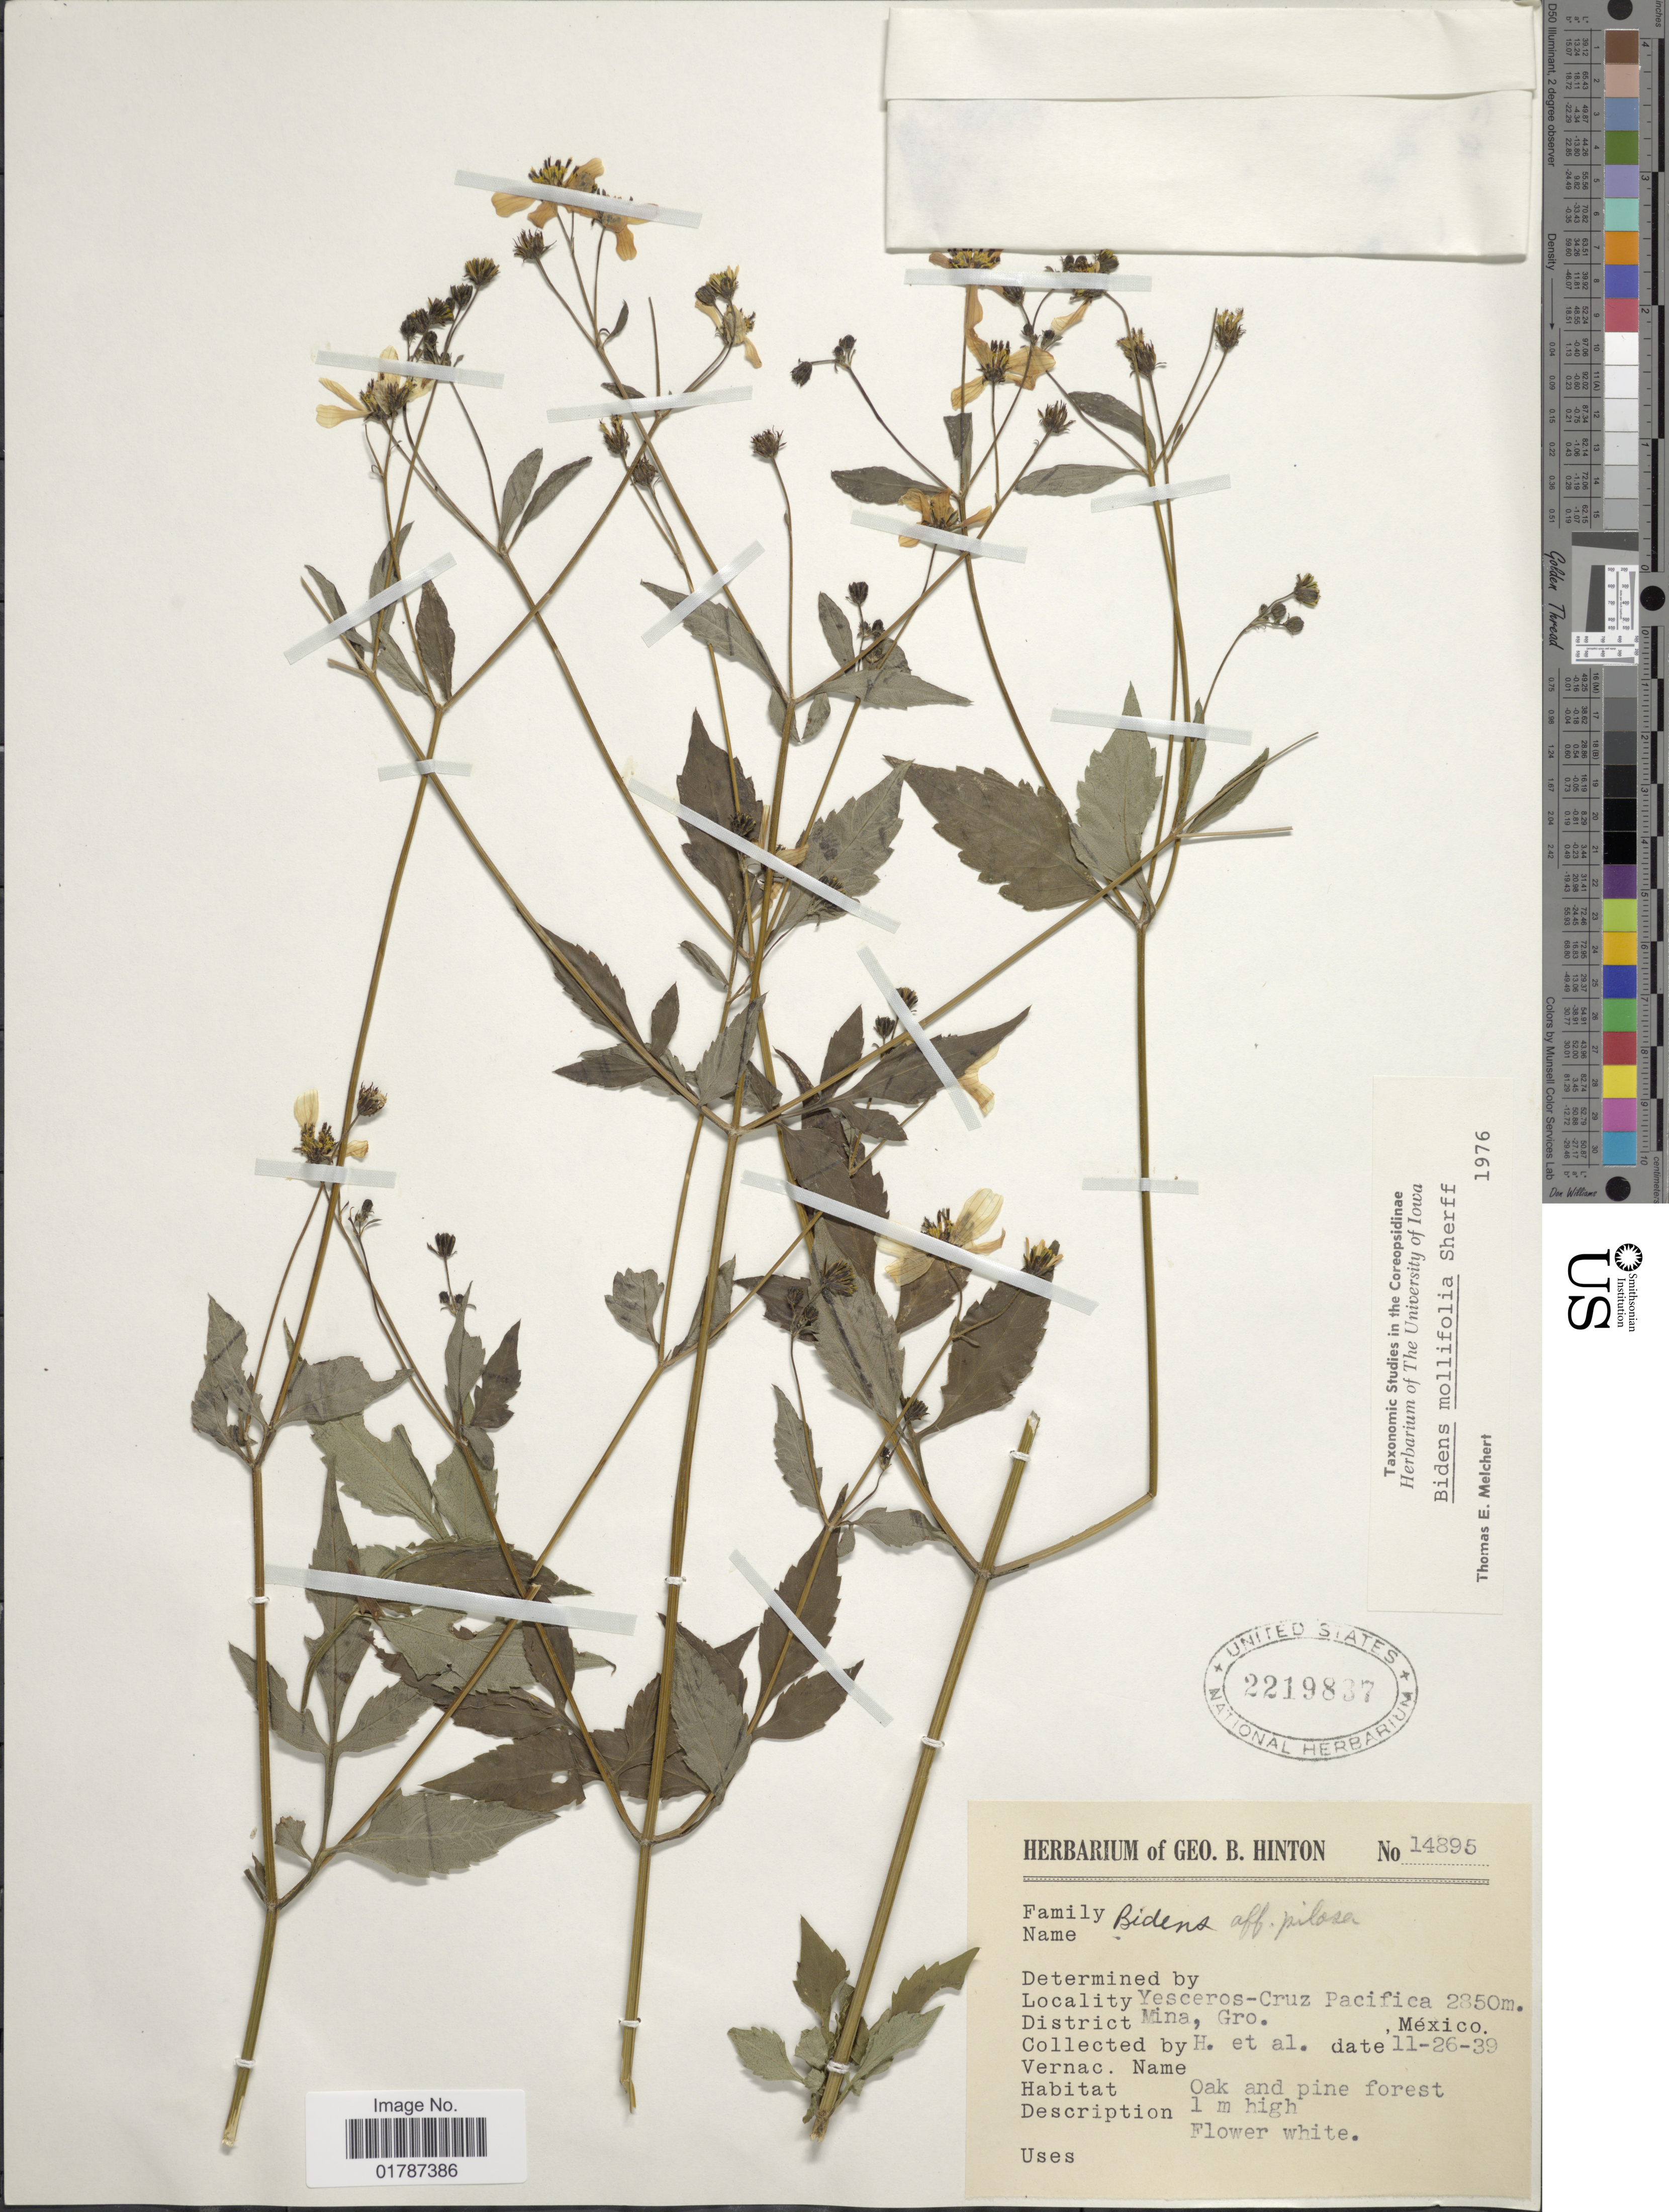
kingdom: Plantae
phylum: Tracheophyta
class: Magnoliopsida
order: Asterales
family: Asteraceae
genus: Bidens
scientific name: Bidens mollifolia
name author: Sherff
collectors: G. B. Hinton & et al.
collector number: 14895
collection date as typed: Transcribed d/m/y: 26/11/39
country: Mexico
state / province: Guerrero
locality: Yesceros-Cruz Pacifica, District Mina, Gro., Mexico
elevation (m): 2850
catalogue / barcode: US 2219837